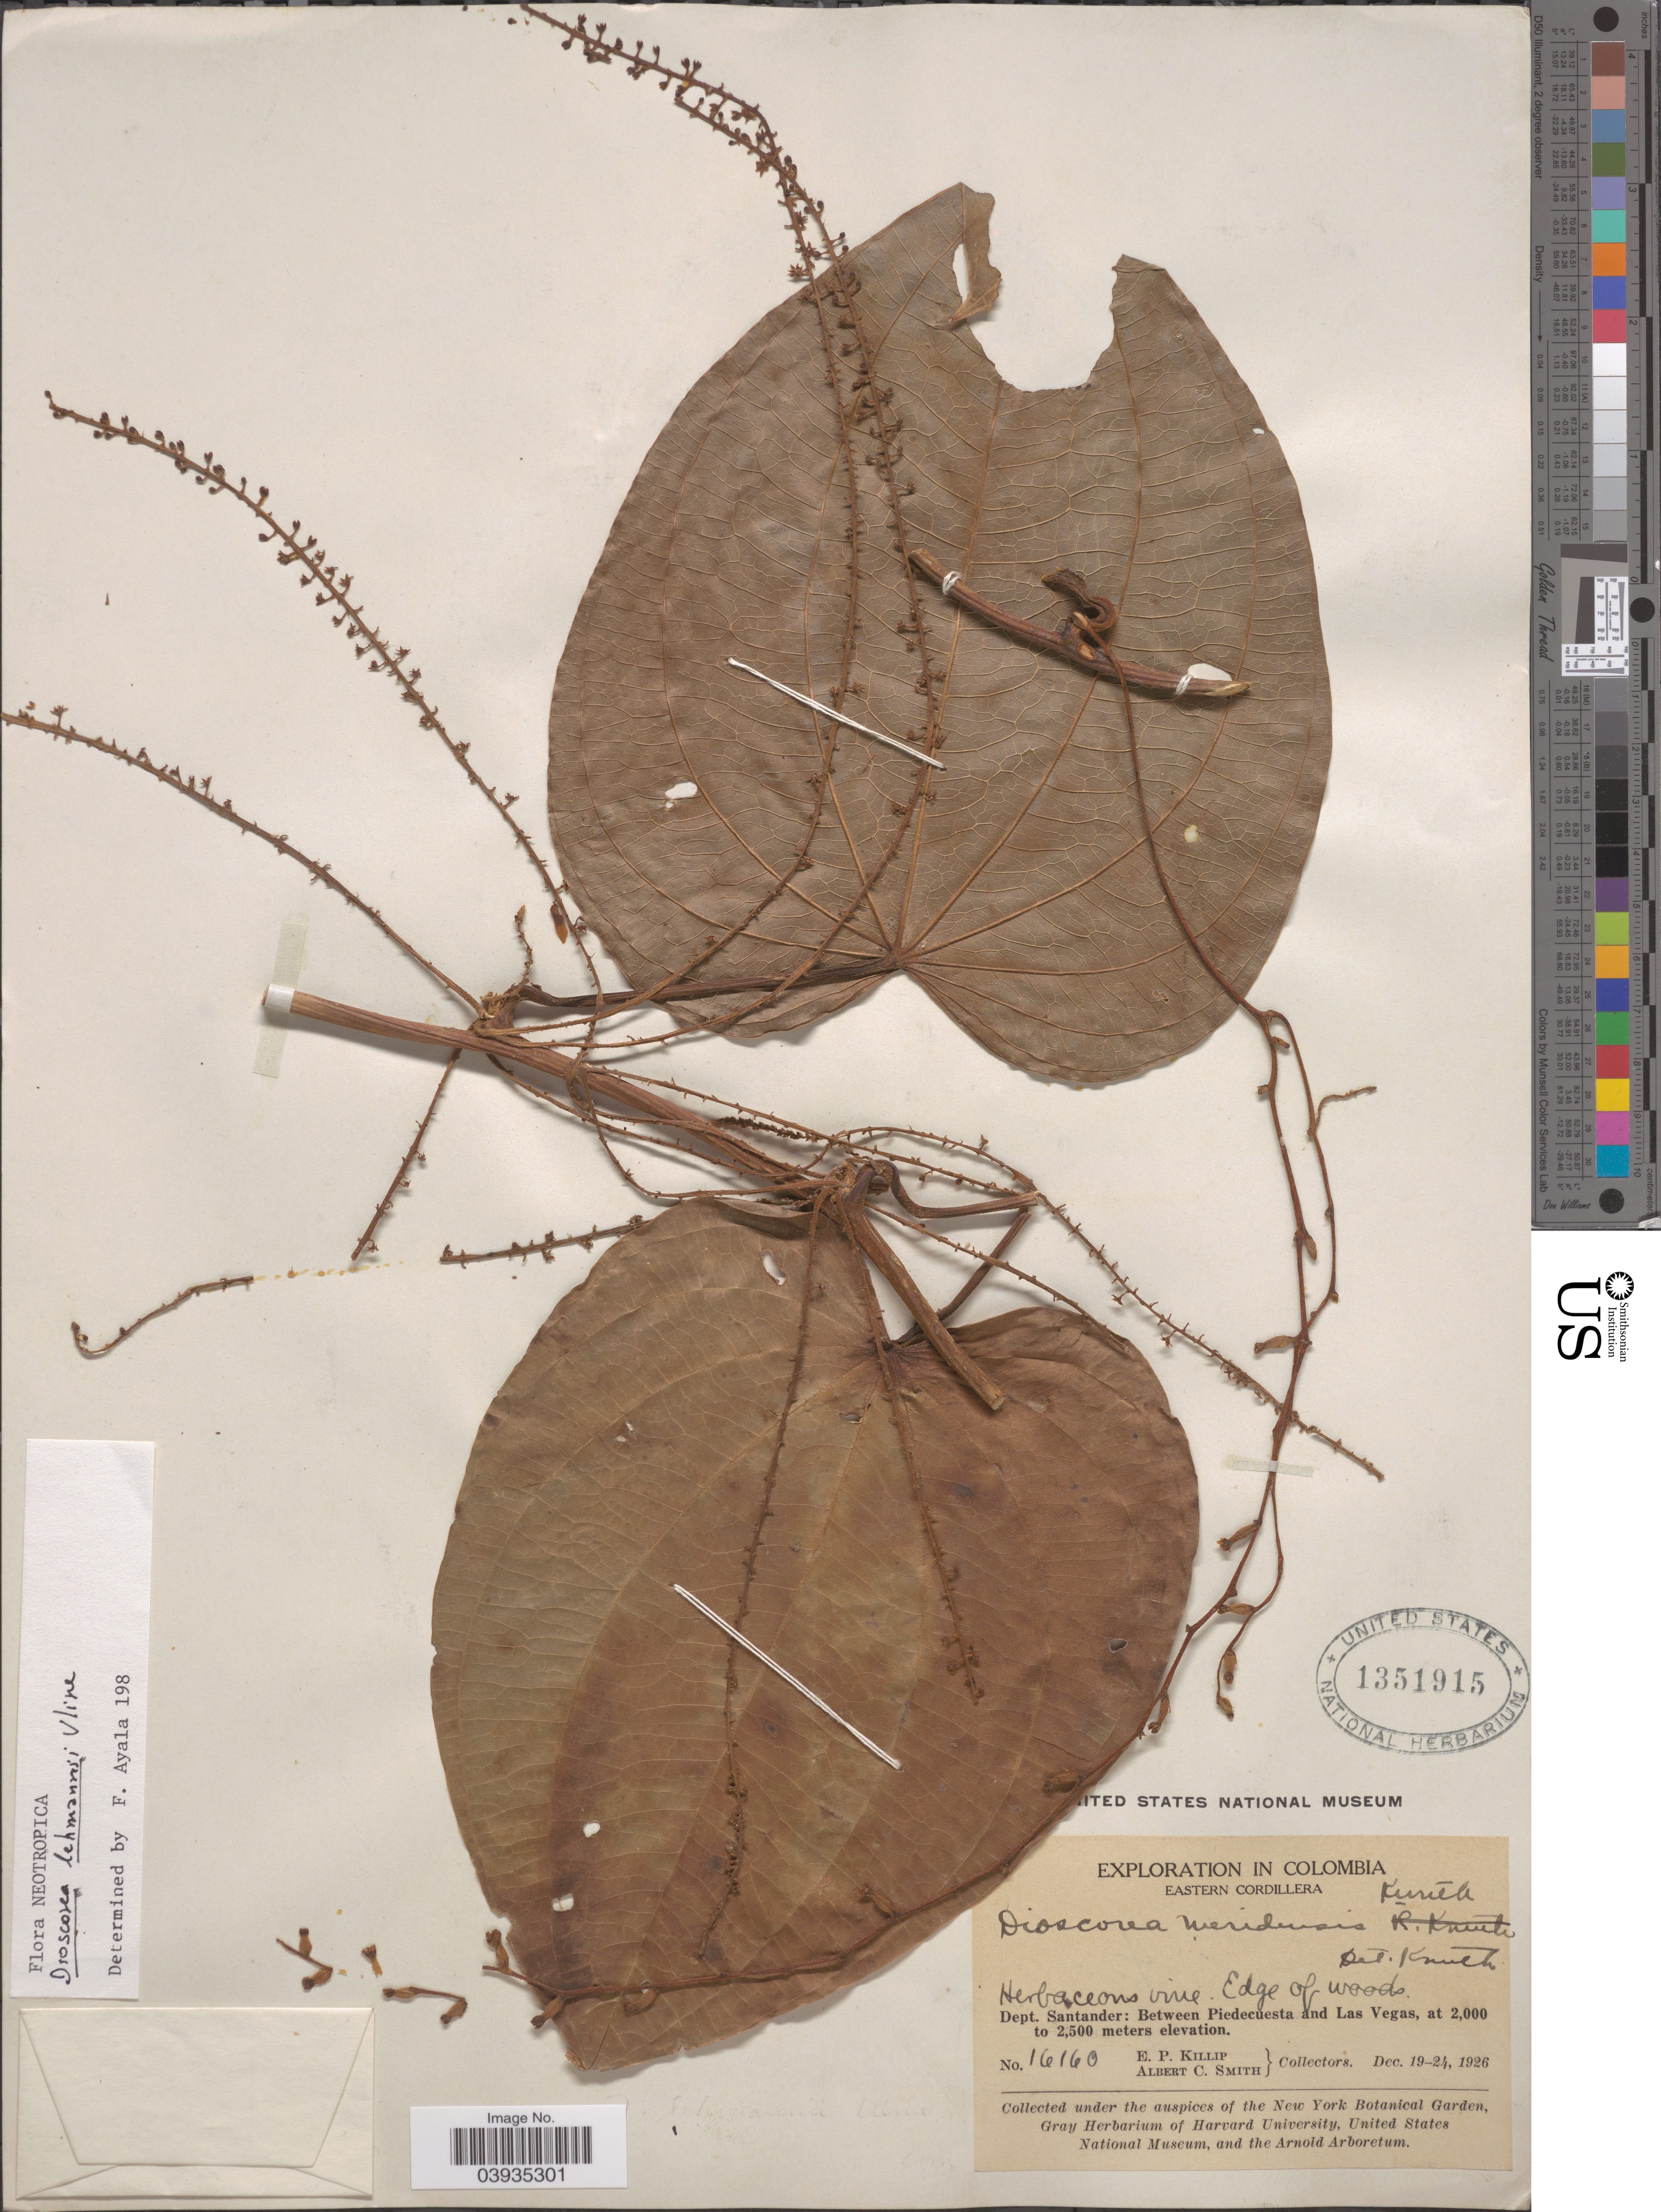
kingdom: Plantae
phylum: Tracheophyta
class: Liliopsida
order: Dioscoreales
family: Dioscoreaceae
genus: Dioscorea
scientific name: Dioscorea lehmannii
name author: Uline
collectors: E. P. Killip & A. C. Smith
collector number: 16160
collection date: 1926-12-19/1926-12-24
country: Colombia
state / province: Santander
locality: Eastern Cordillera. Dept. Santander: Between Piedecuesta and Las Vegas.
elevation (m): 2000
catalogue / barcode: US 1351915